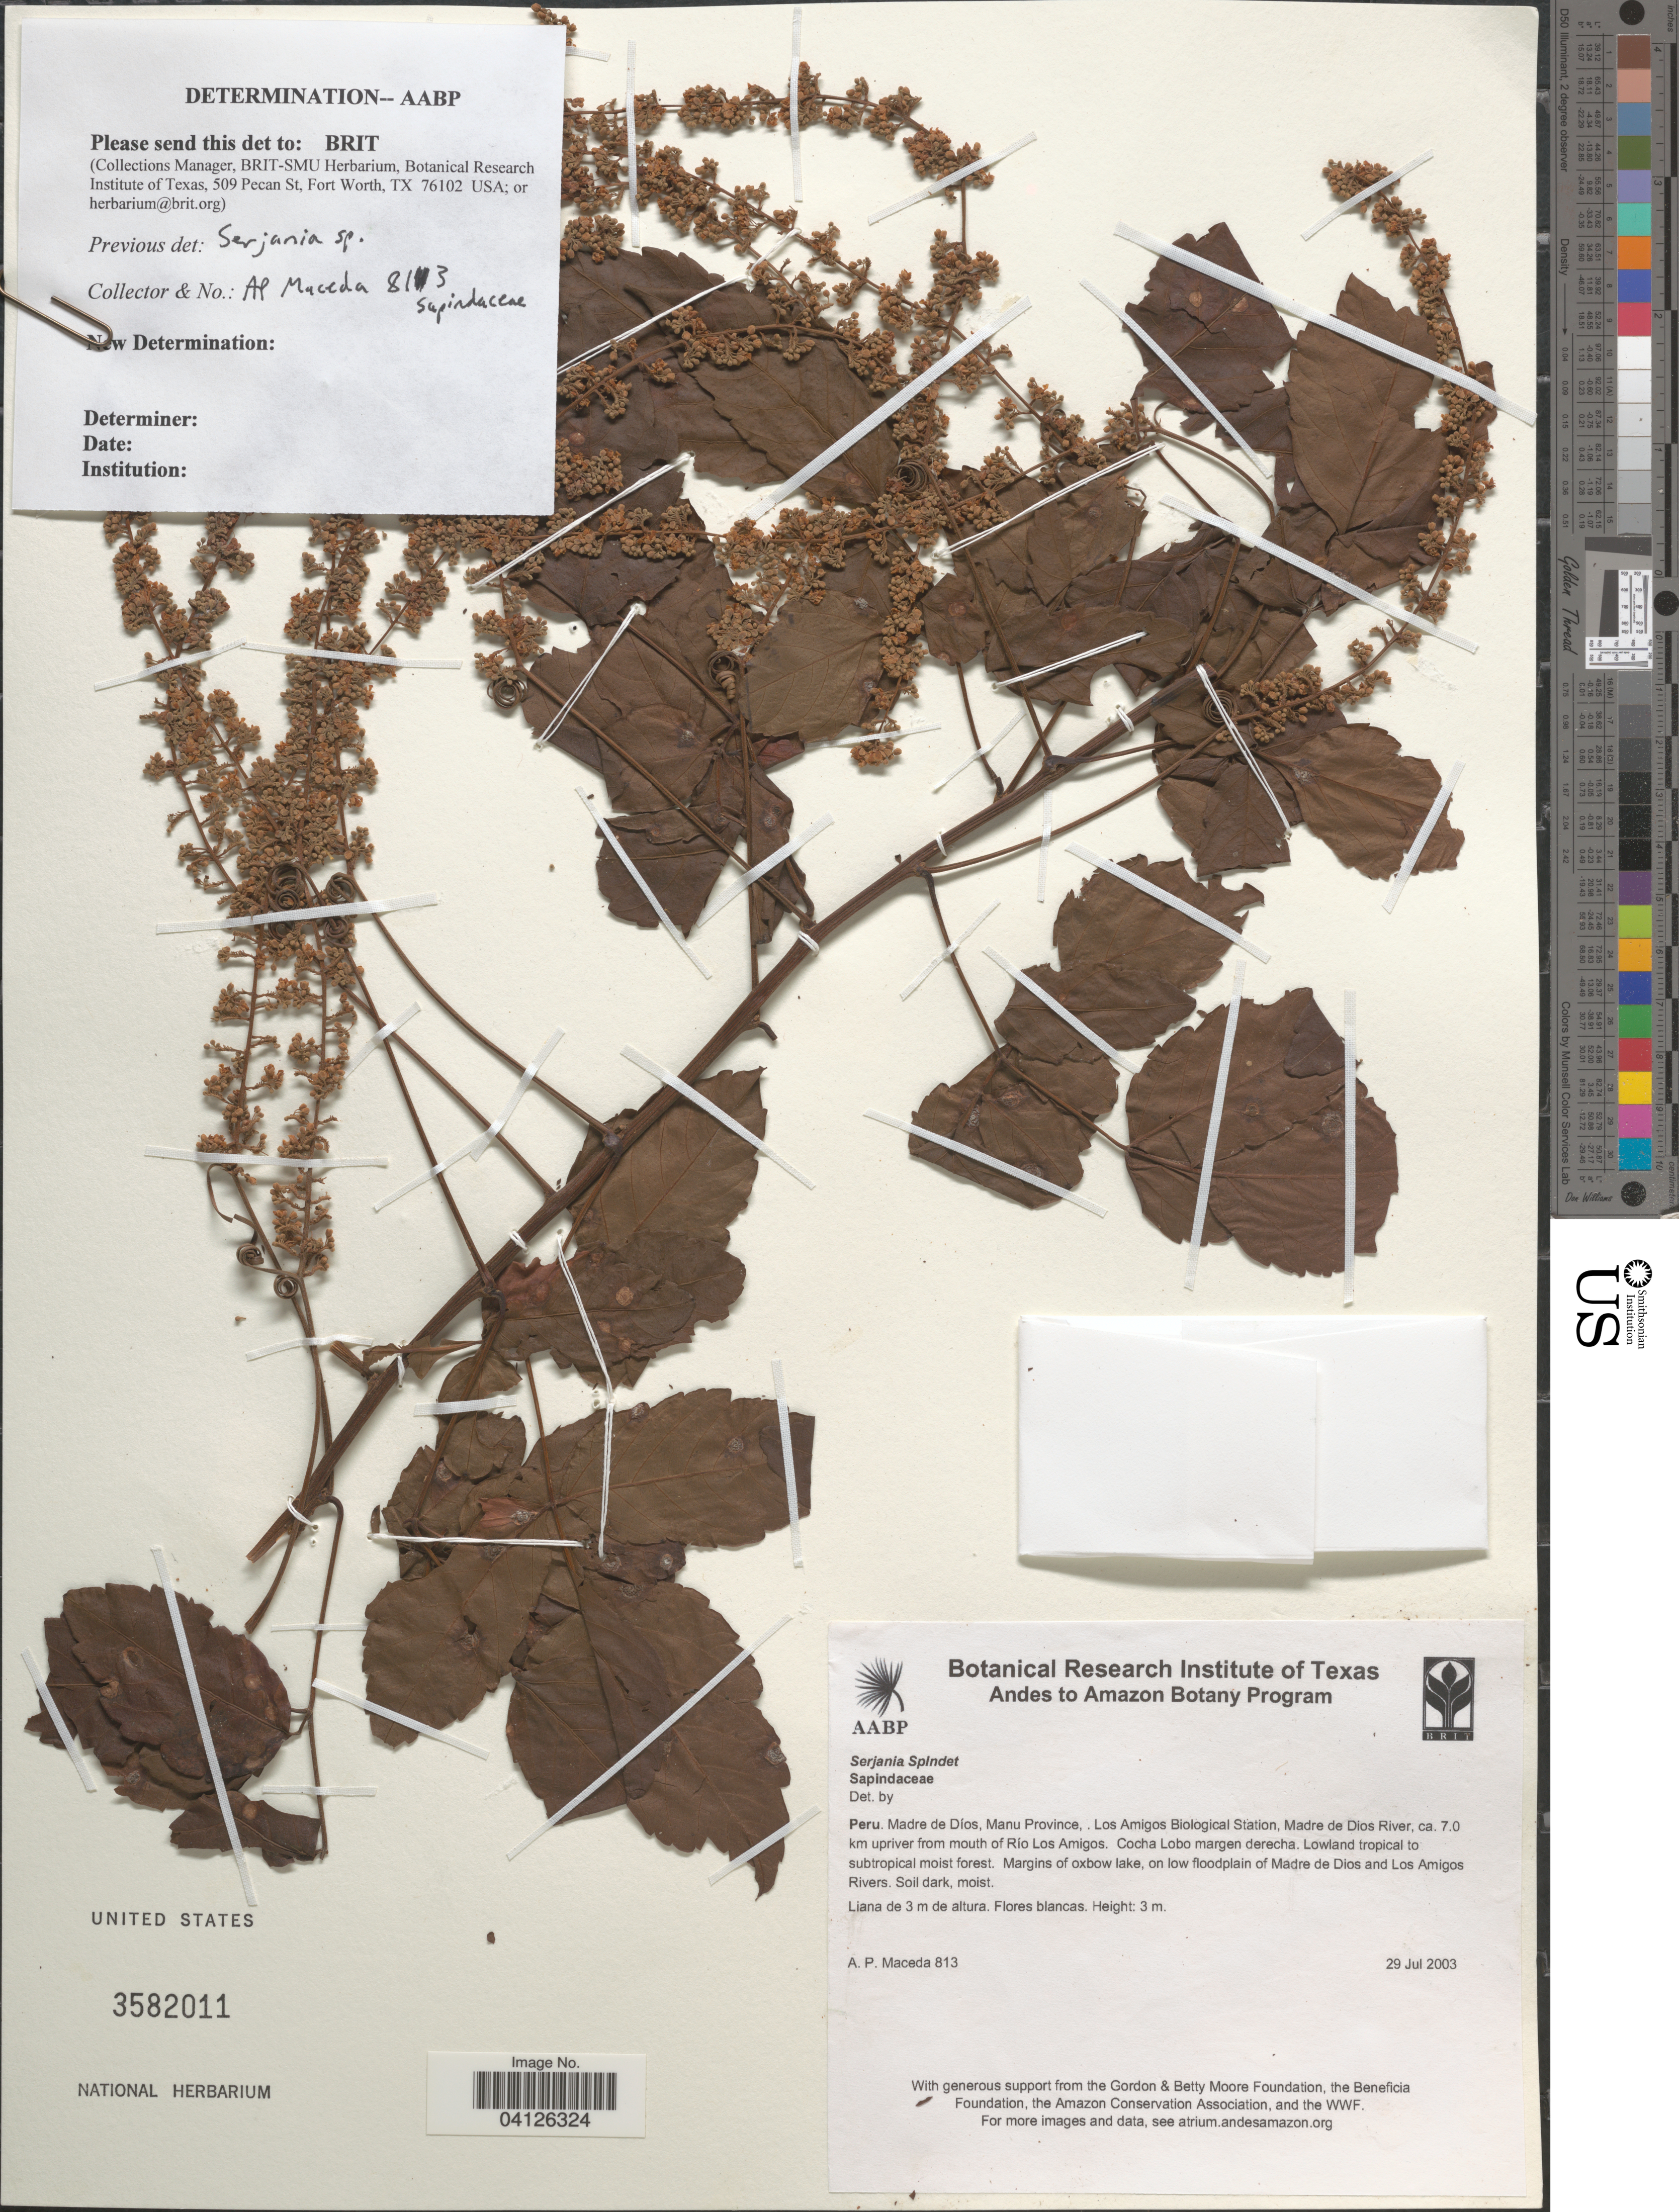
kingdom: Plantae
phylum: Tracheophyta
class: Magnoliopsida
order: Sapindales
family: Sapindaceae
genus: Serjania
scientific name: Serjania tenuifolia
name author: Radlk.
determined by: Acevedo-Rodriguez, P., (US), Smithsonian Institution - National Museum of Natural History (UNITED STATES)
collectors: A. Maceda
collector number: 813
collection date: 2003-07-29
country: Peru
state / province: Madre de Dios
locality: Manu Province, . Los Amigos Biological Station, Madre de Dios River, ca. 7.0 km upriver from mouth of Río Los Amigos. Cocha Lobo margen derecha. Margins of oxbow lake, on low floodplain of Madre de Dios and Los Amigos Rivers.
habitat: Lowland tropical to subtropical moist forest. Soil dark, moist.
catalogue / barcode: US 3582011